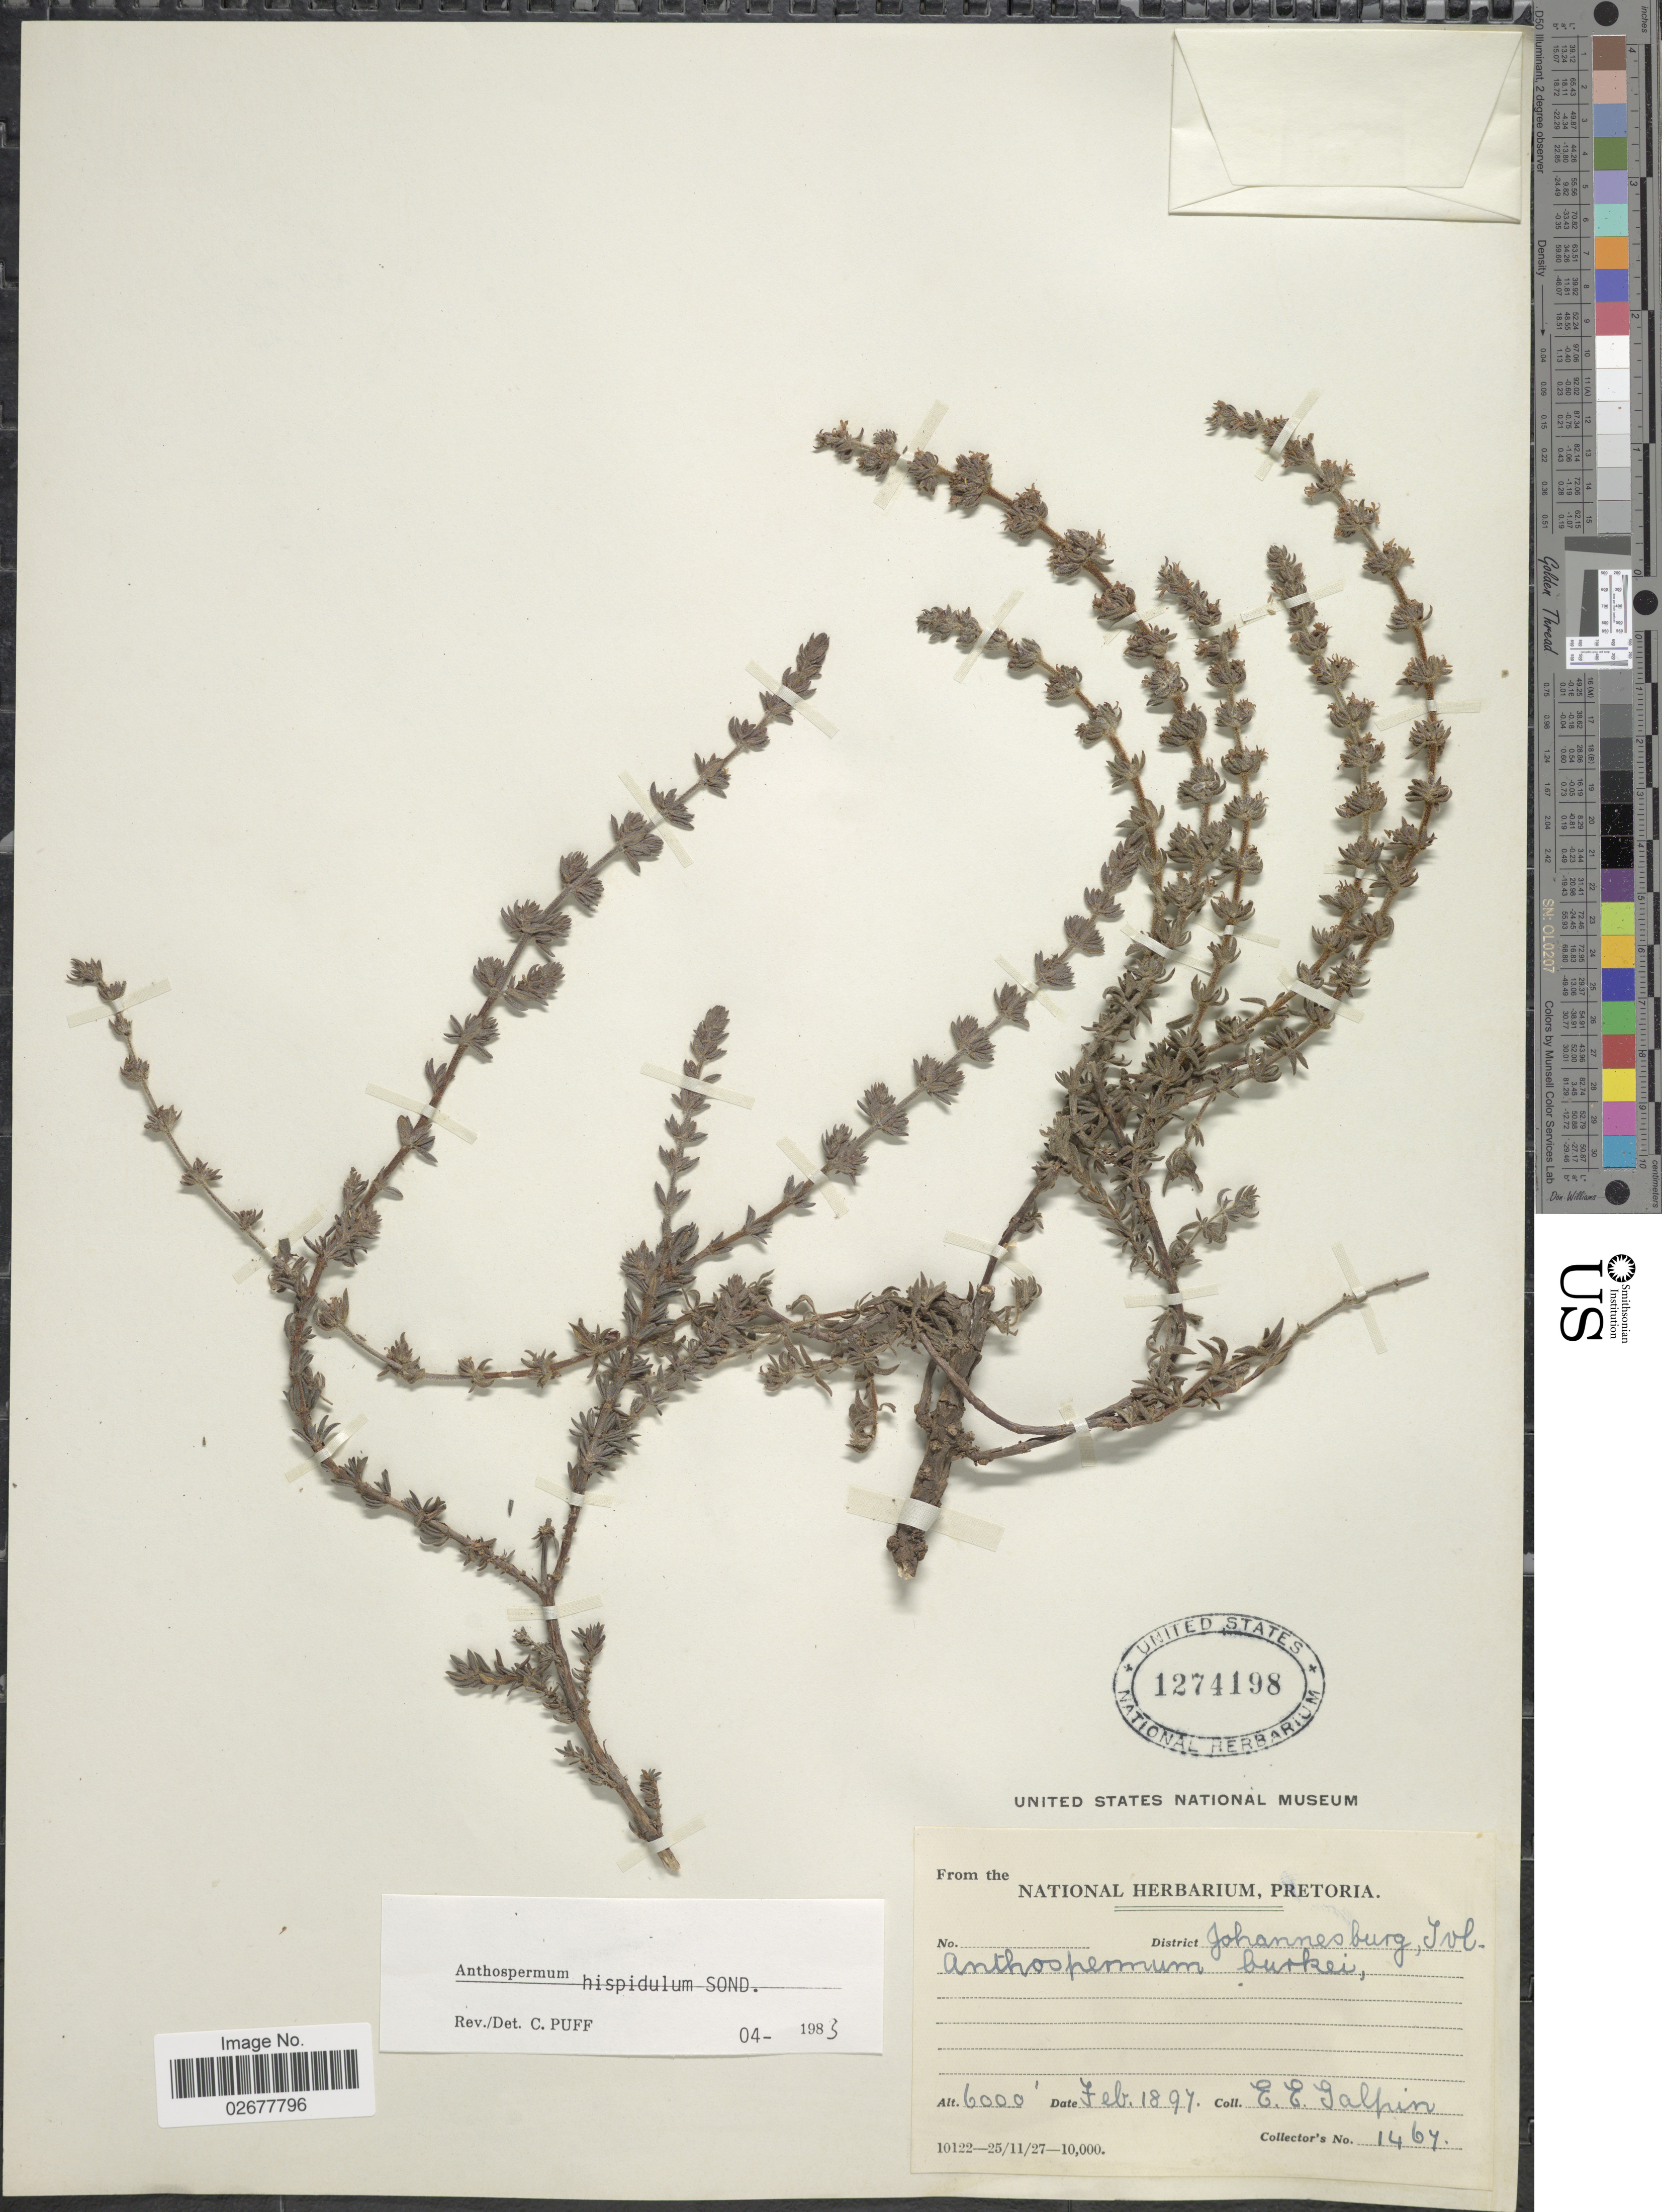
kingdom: Plantae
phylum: Tracheophyta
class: Magnoliopsida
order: Gentianales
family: Rubiaceae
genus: Anthospermum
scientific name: Anthospermum hispidulum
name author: E. Mey. ex Sond.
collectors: E. Galpin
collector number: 1467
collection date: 1897-02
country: South Africa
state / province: Gauteng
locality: District Johannesburg, Tvl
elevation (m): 1829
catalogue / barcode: US 1274198